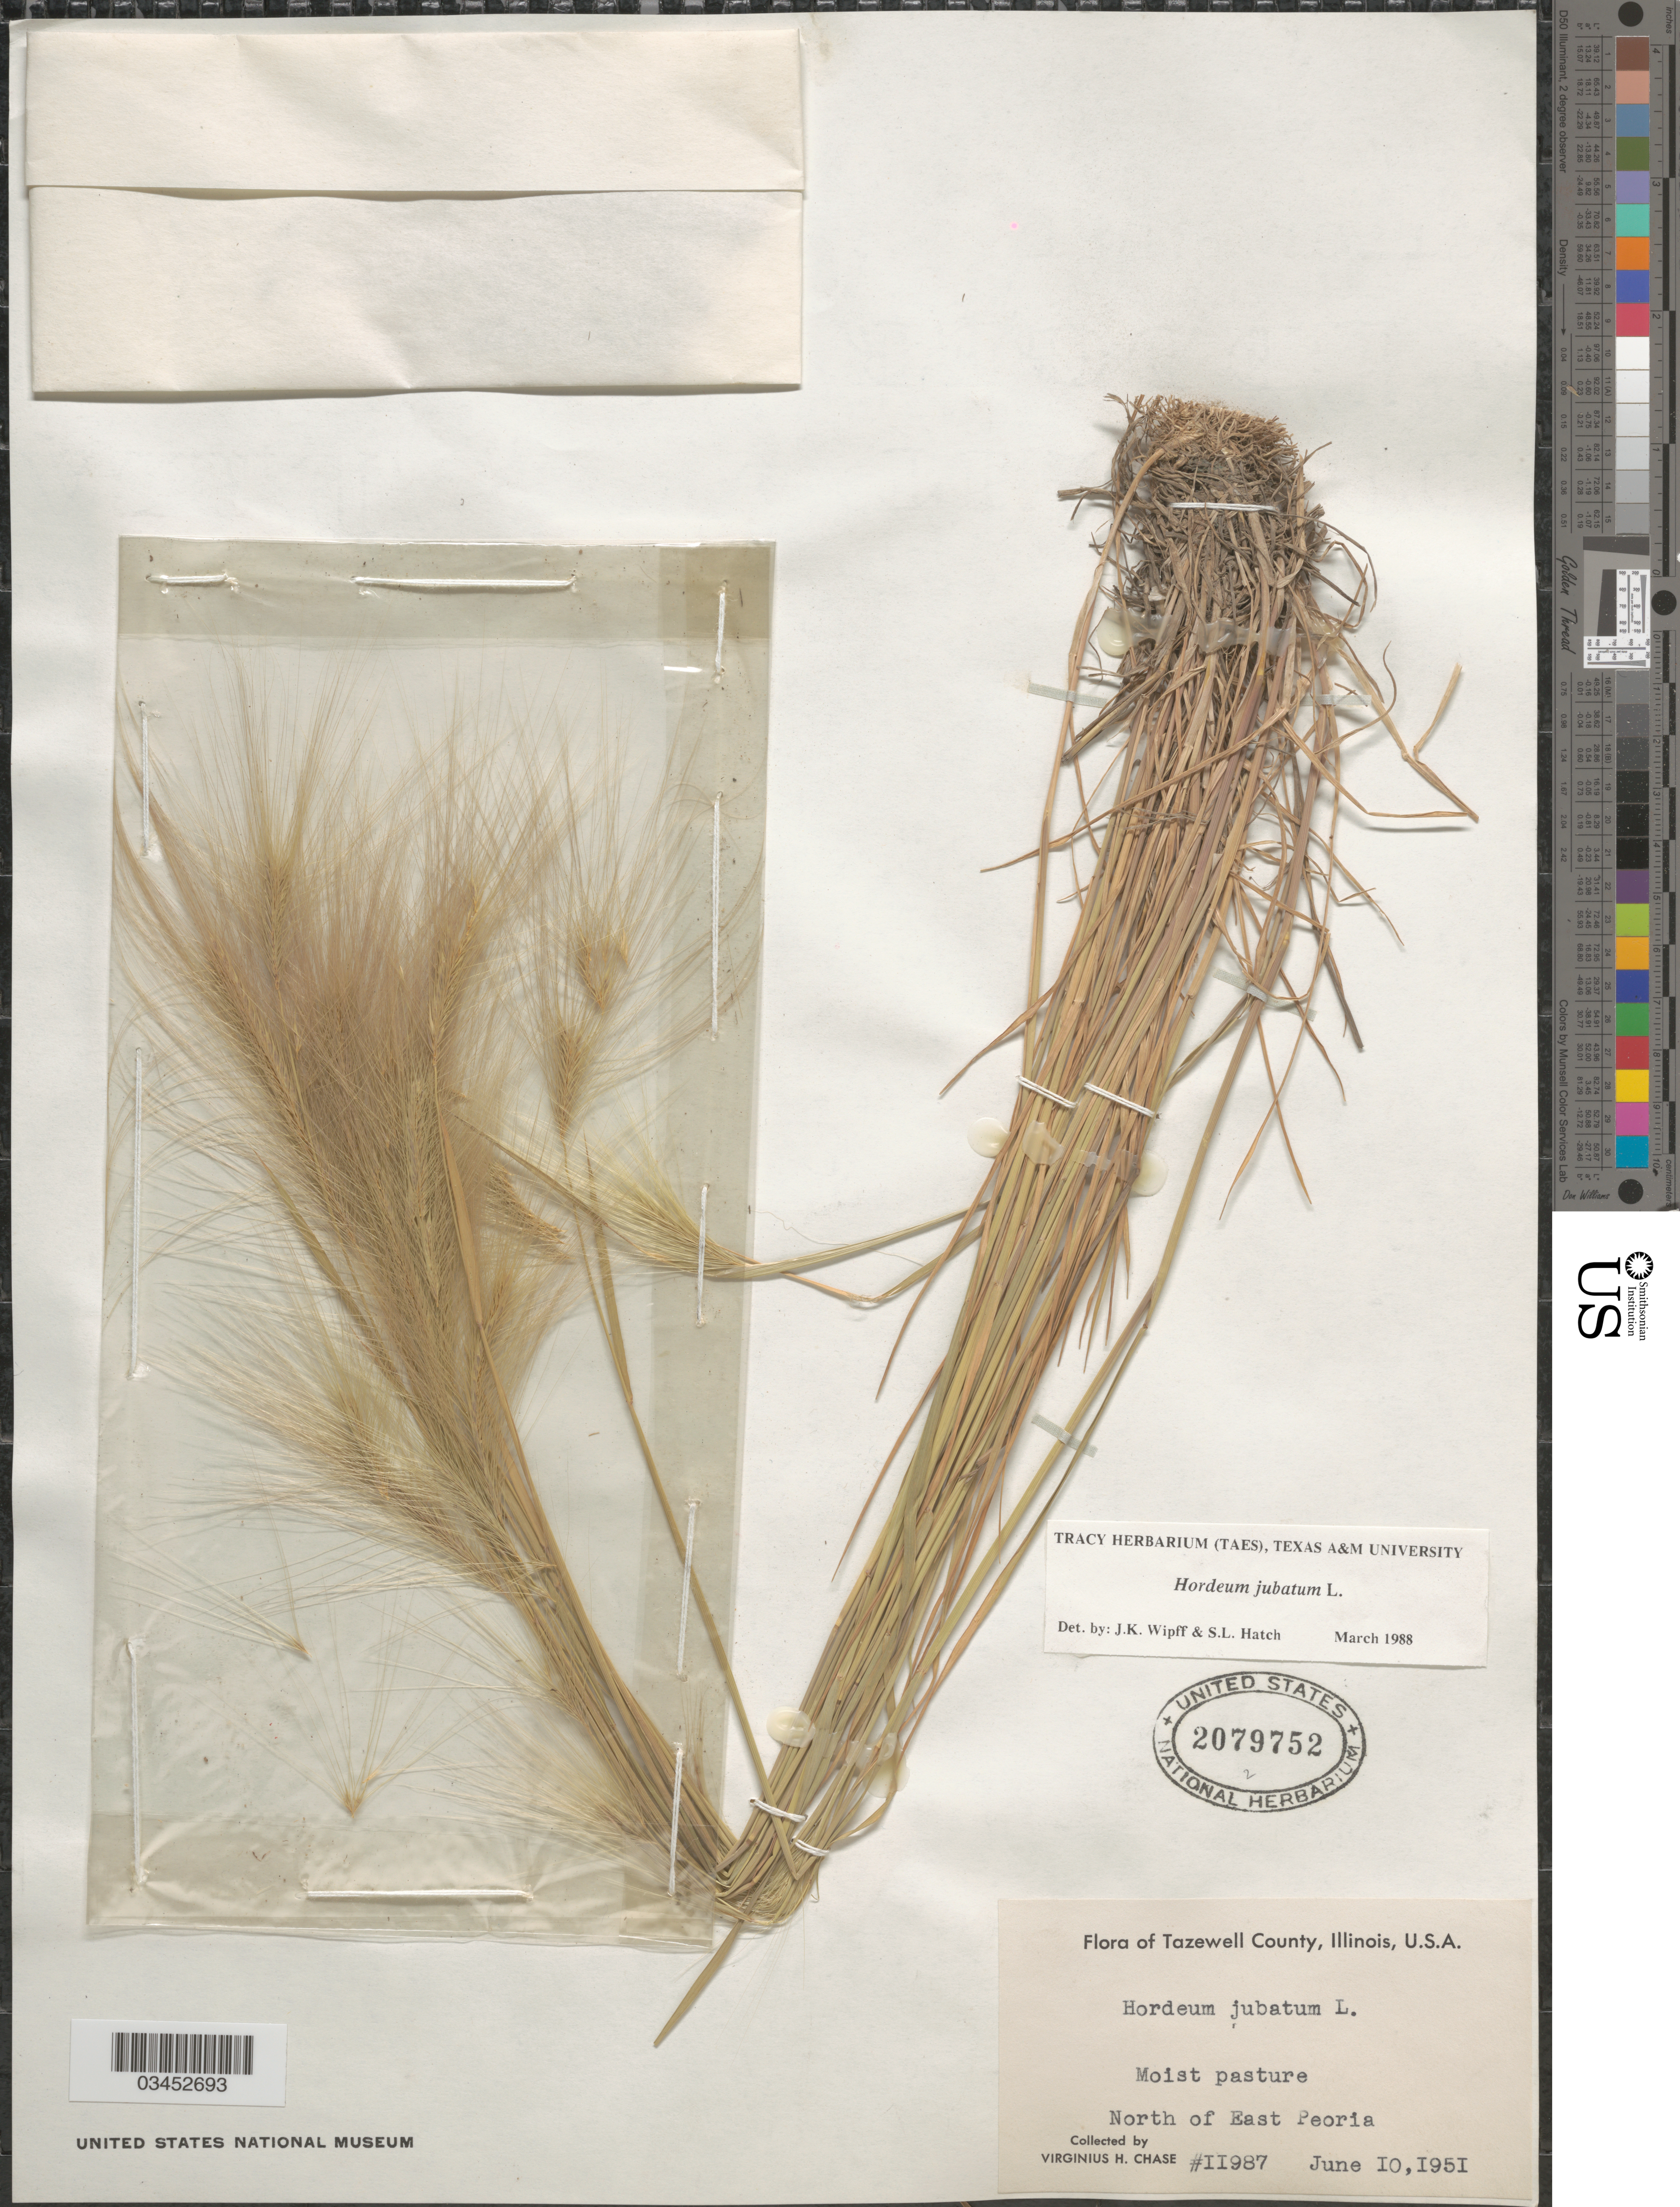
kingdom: Plantae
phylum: Tracheophyta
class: Liliopsida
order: Poales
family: Poaceae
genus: Hordeum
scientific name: Hordeum jubatum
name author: L.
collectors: V. H. Chase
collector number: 11987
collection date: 1951-06-10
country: United States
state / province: Illinois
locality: Tazewell County. Moist pasture. North of East Peoria.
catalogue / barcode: US 2079752